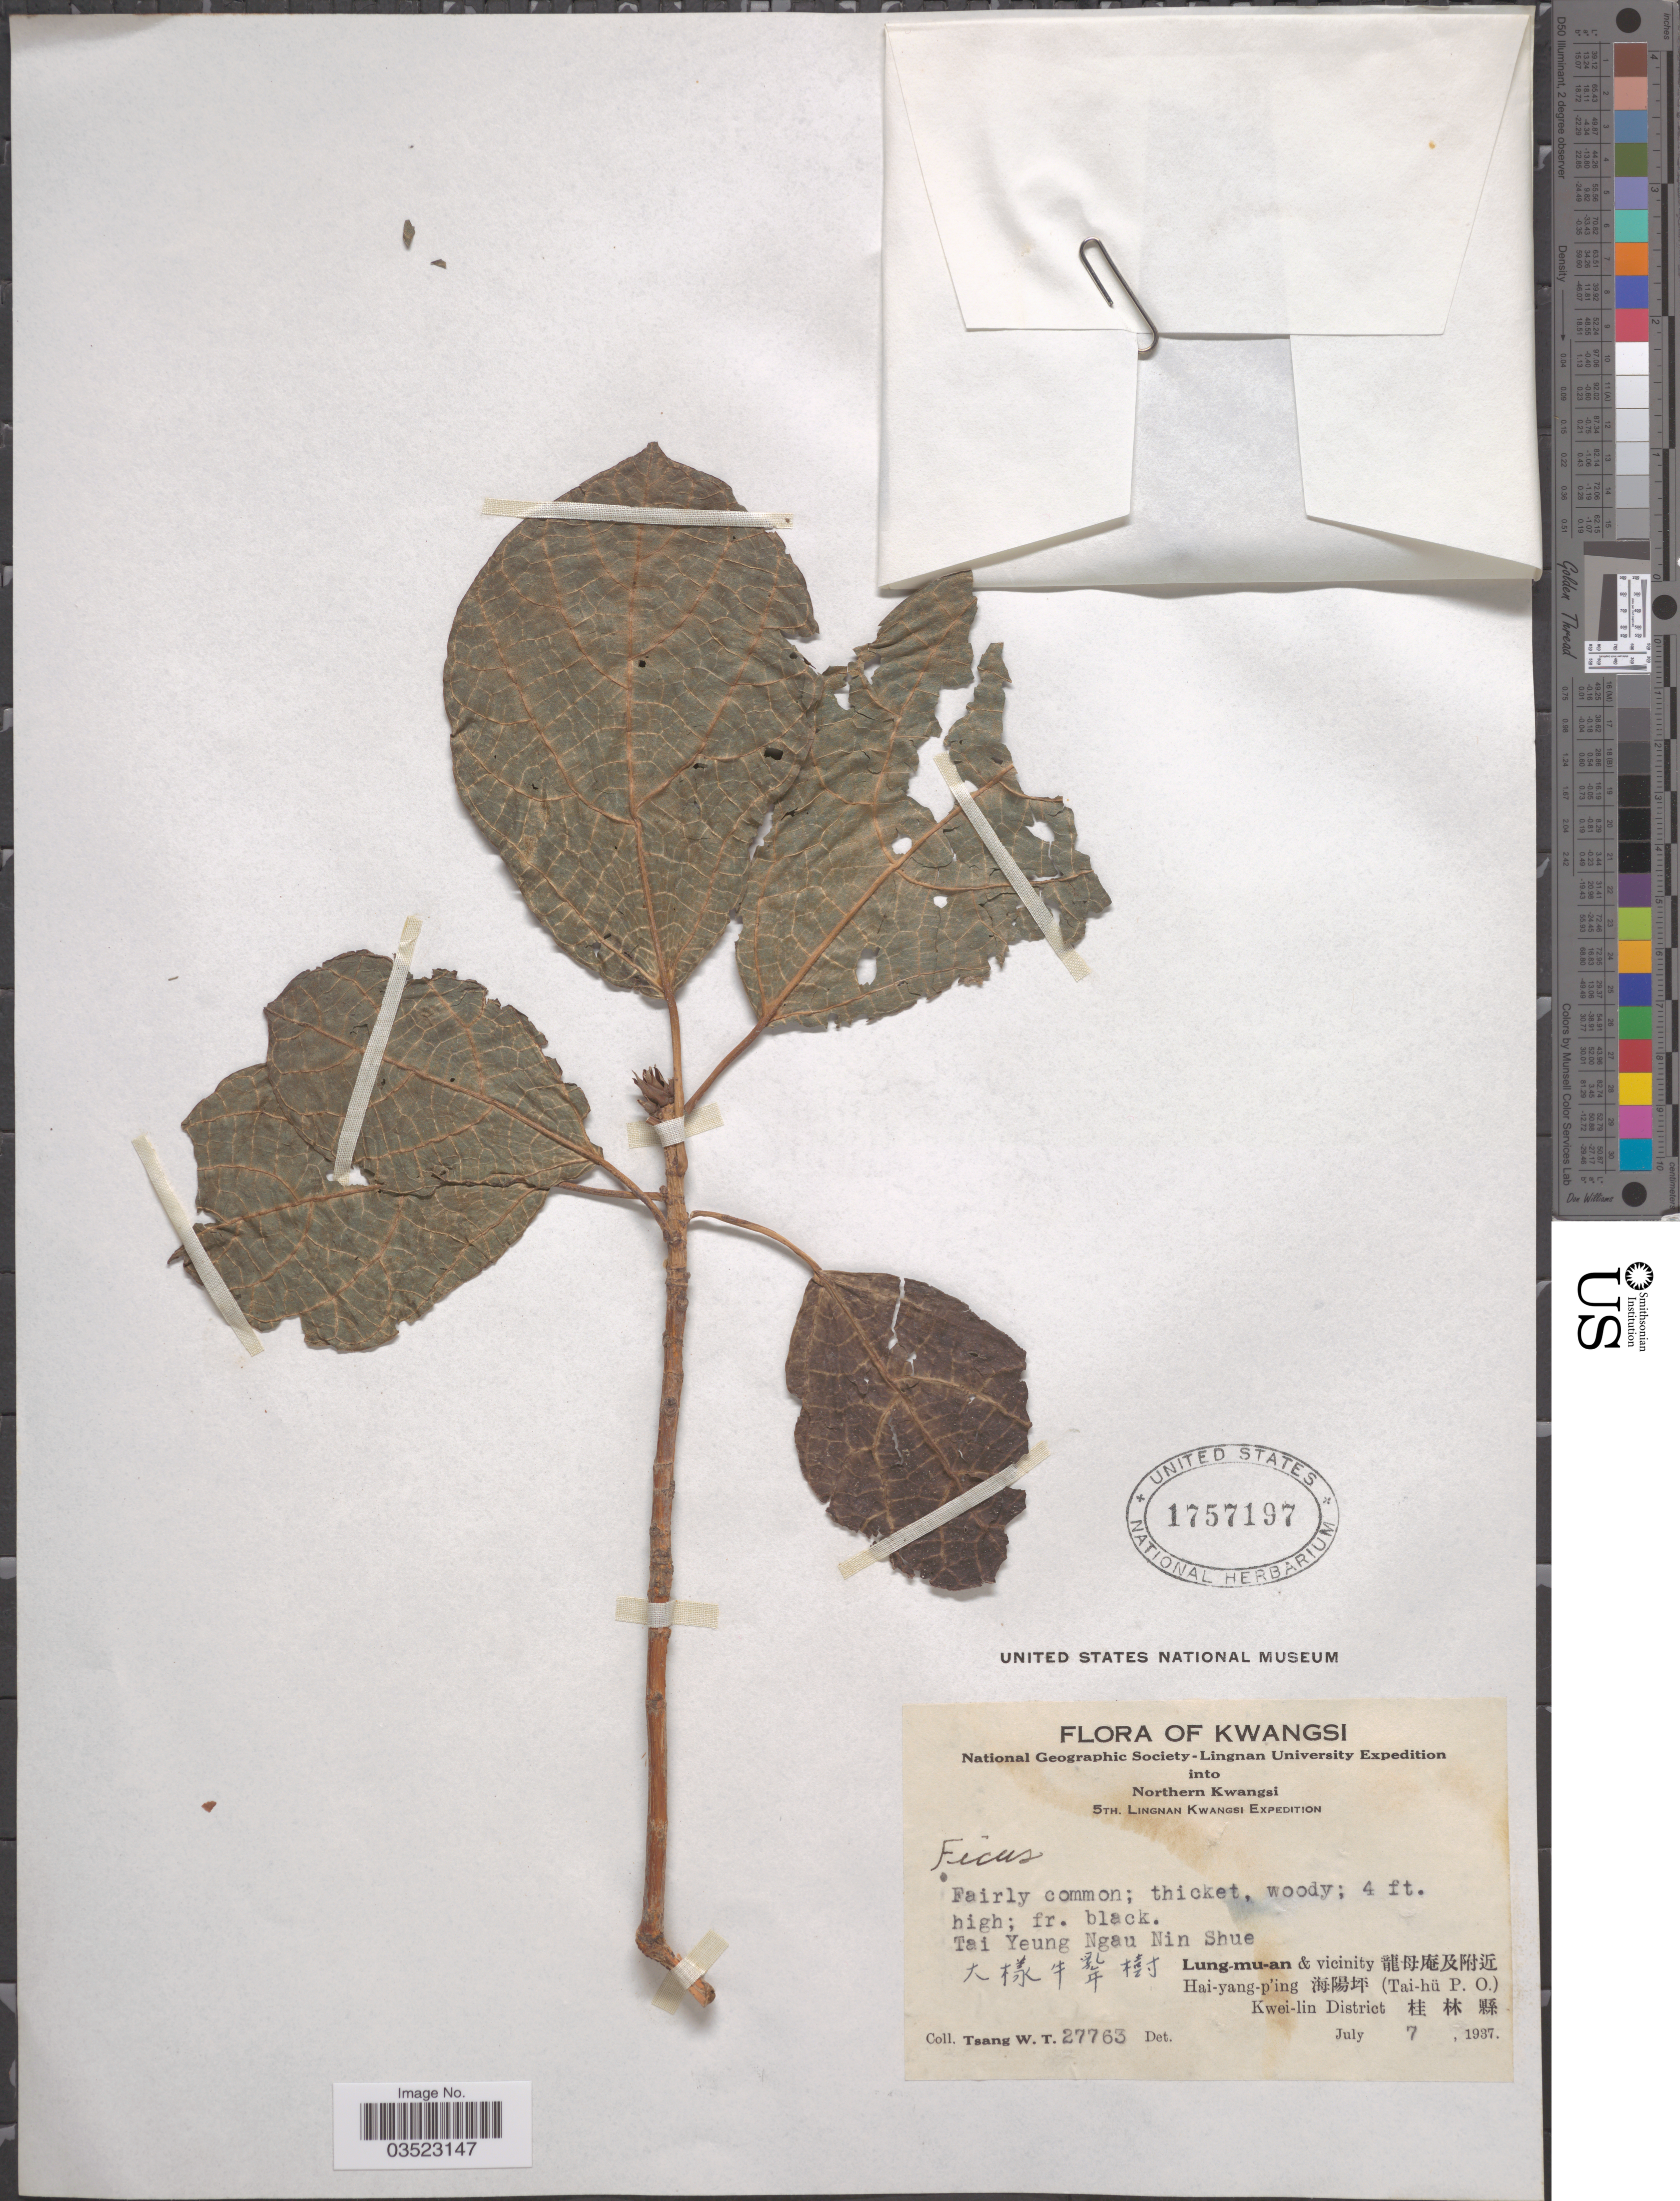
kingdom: Plantae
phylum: Tracheophyta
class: Magnoliopsida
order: Rosales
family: Moraceae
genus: Ficus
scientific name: Ficus sp.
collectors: W. T. Tsang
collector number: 27763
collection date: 1937-07-07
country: China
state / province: Guangxi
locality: Kwangsi. National Geographic Society-Lingnan University E[Foreign script]pedition into Northern Kwangsi. 5th. Lingnan Kwangsi E[Foreign script]pedition. Tai Yeung Ngau Nin Shue [Foreign script]. Lung-mu-an & vicinity [Foreign script]. Hai-yang-p'ing [Foreign script] (Tai-hü, P. O.). Kwei-lin District [Foreign script].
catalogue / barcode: US 1757197